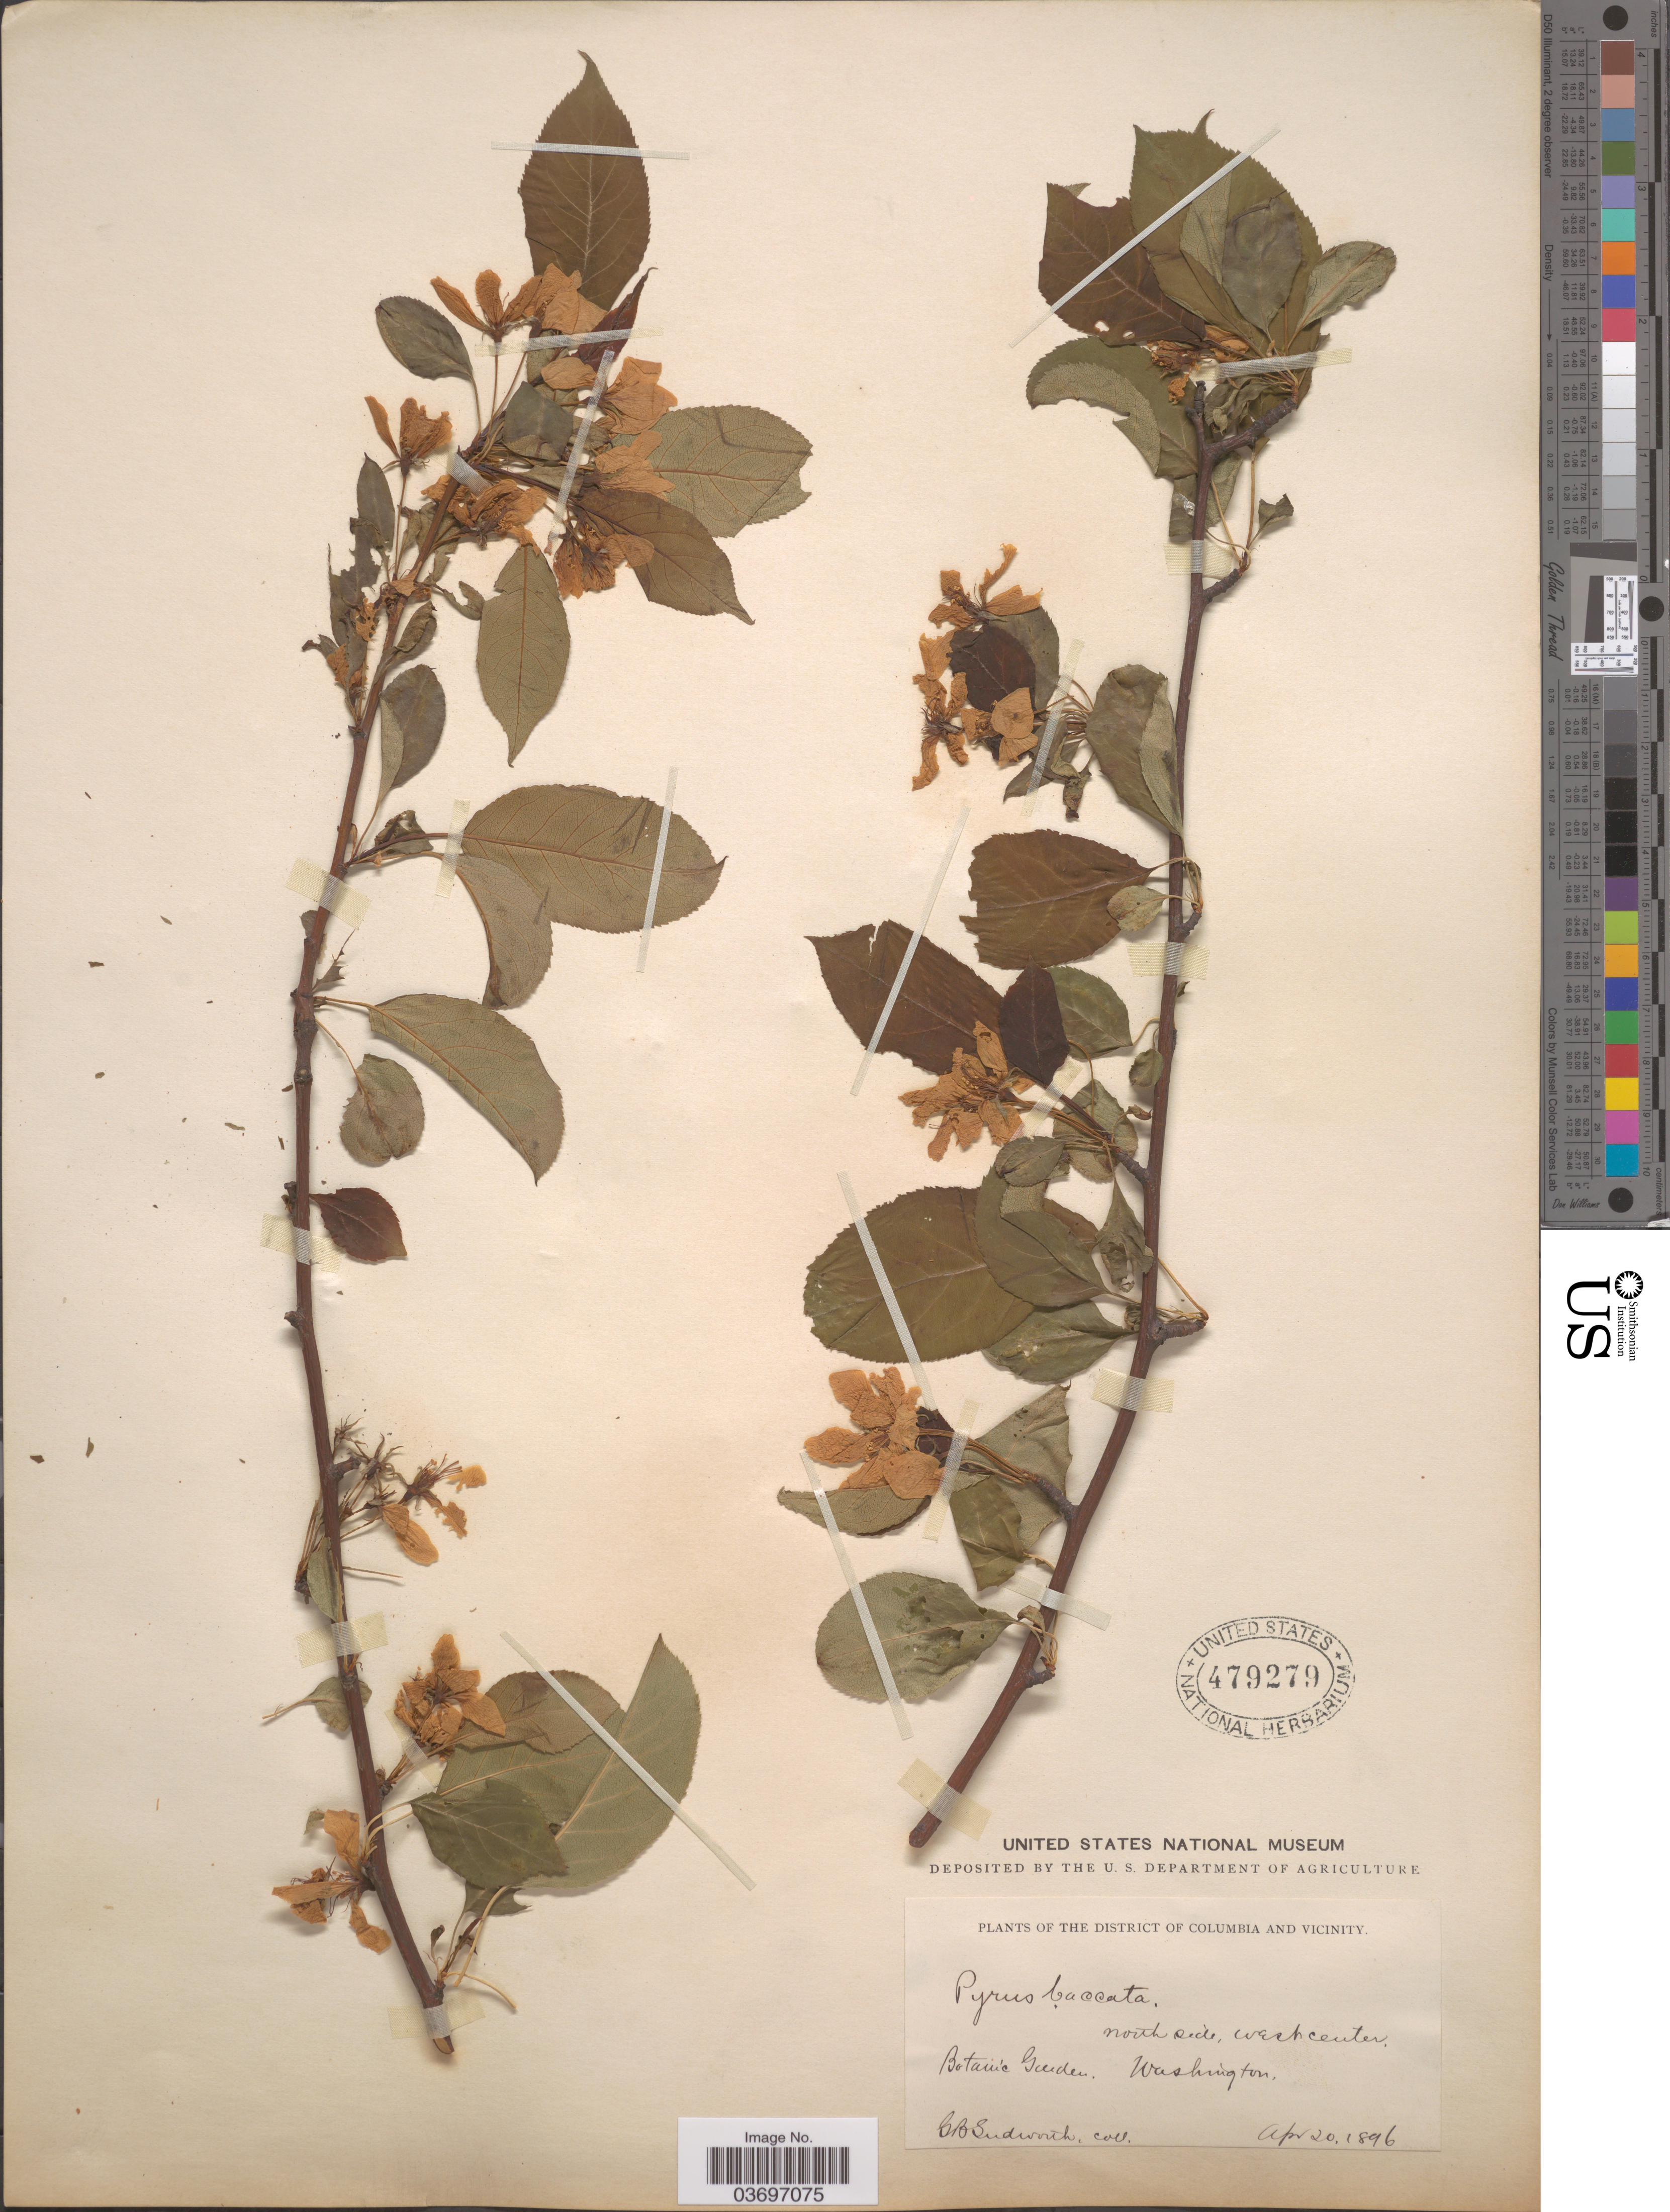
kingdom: Plantae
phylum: Tracheophyta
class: Magnoliopsida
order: Rosales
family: Rosaceae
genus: Malus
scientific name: Malus baccata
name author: (L.) Borkh.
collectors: G. B. Sudworth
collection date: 1896-04-20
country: United States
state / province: District of Columbia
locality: North side, Washcenter. Botanic Garden.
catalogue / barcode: US 479279